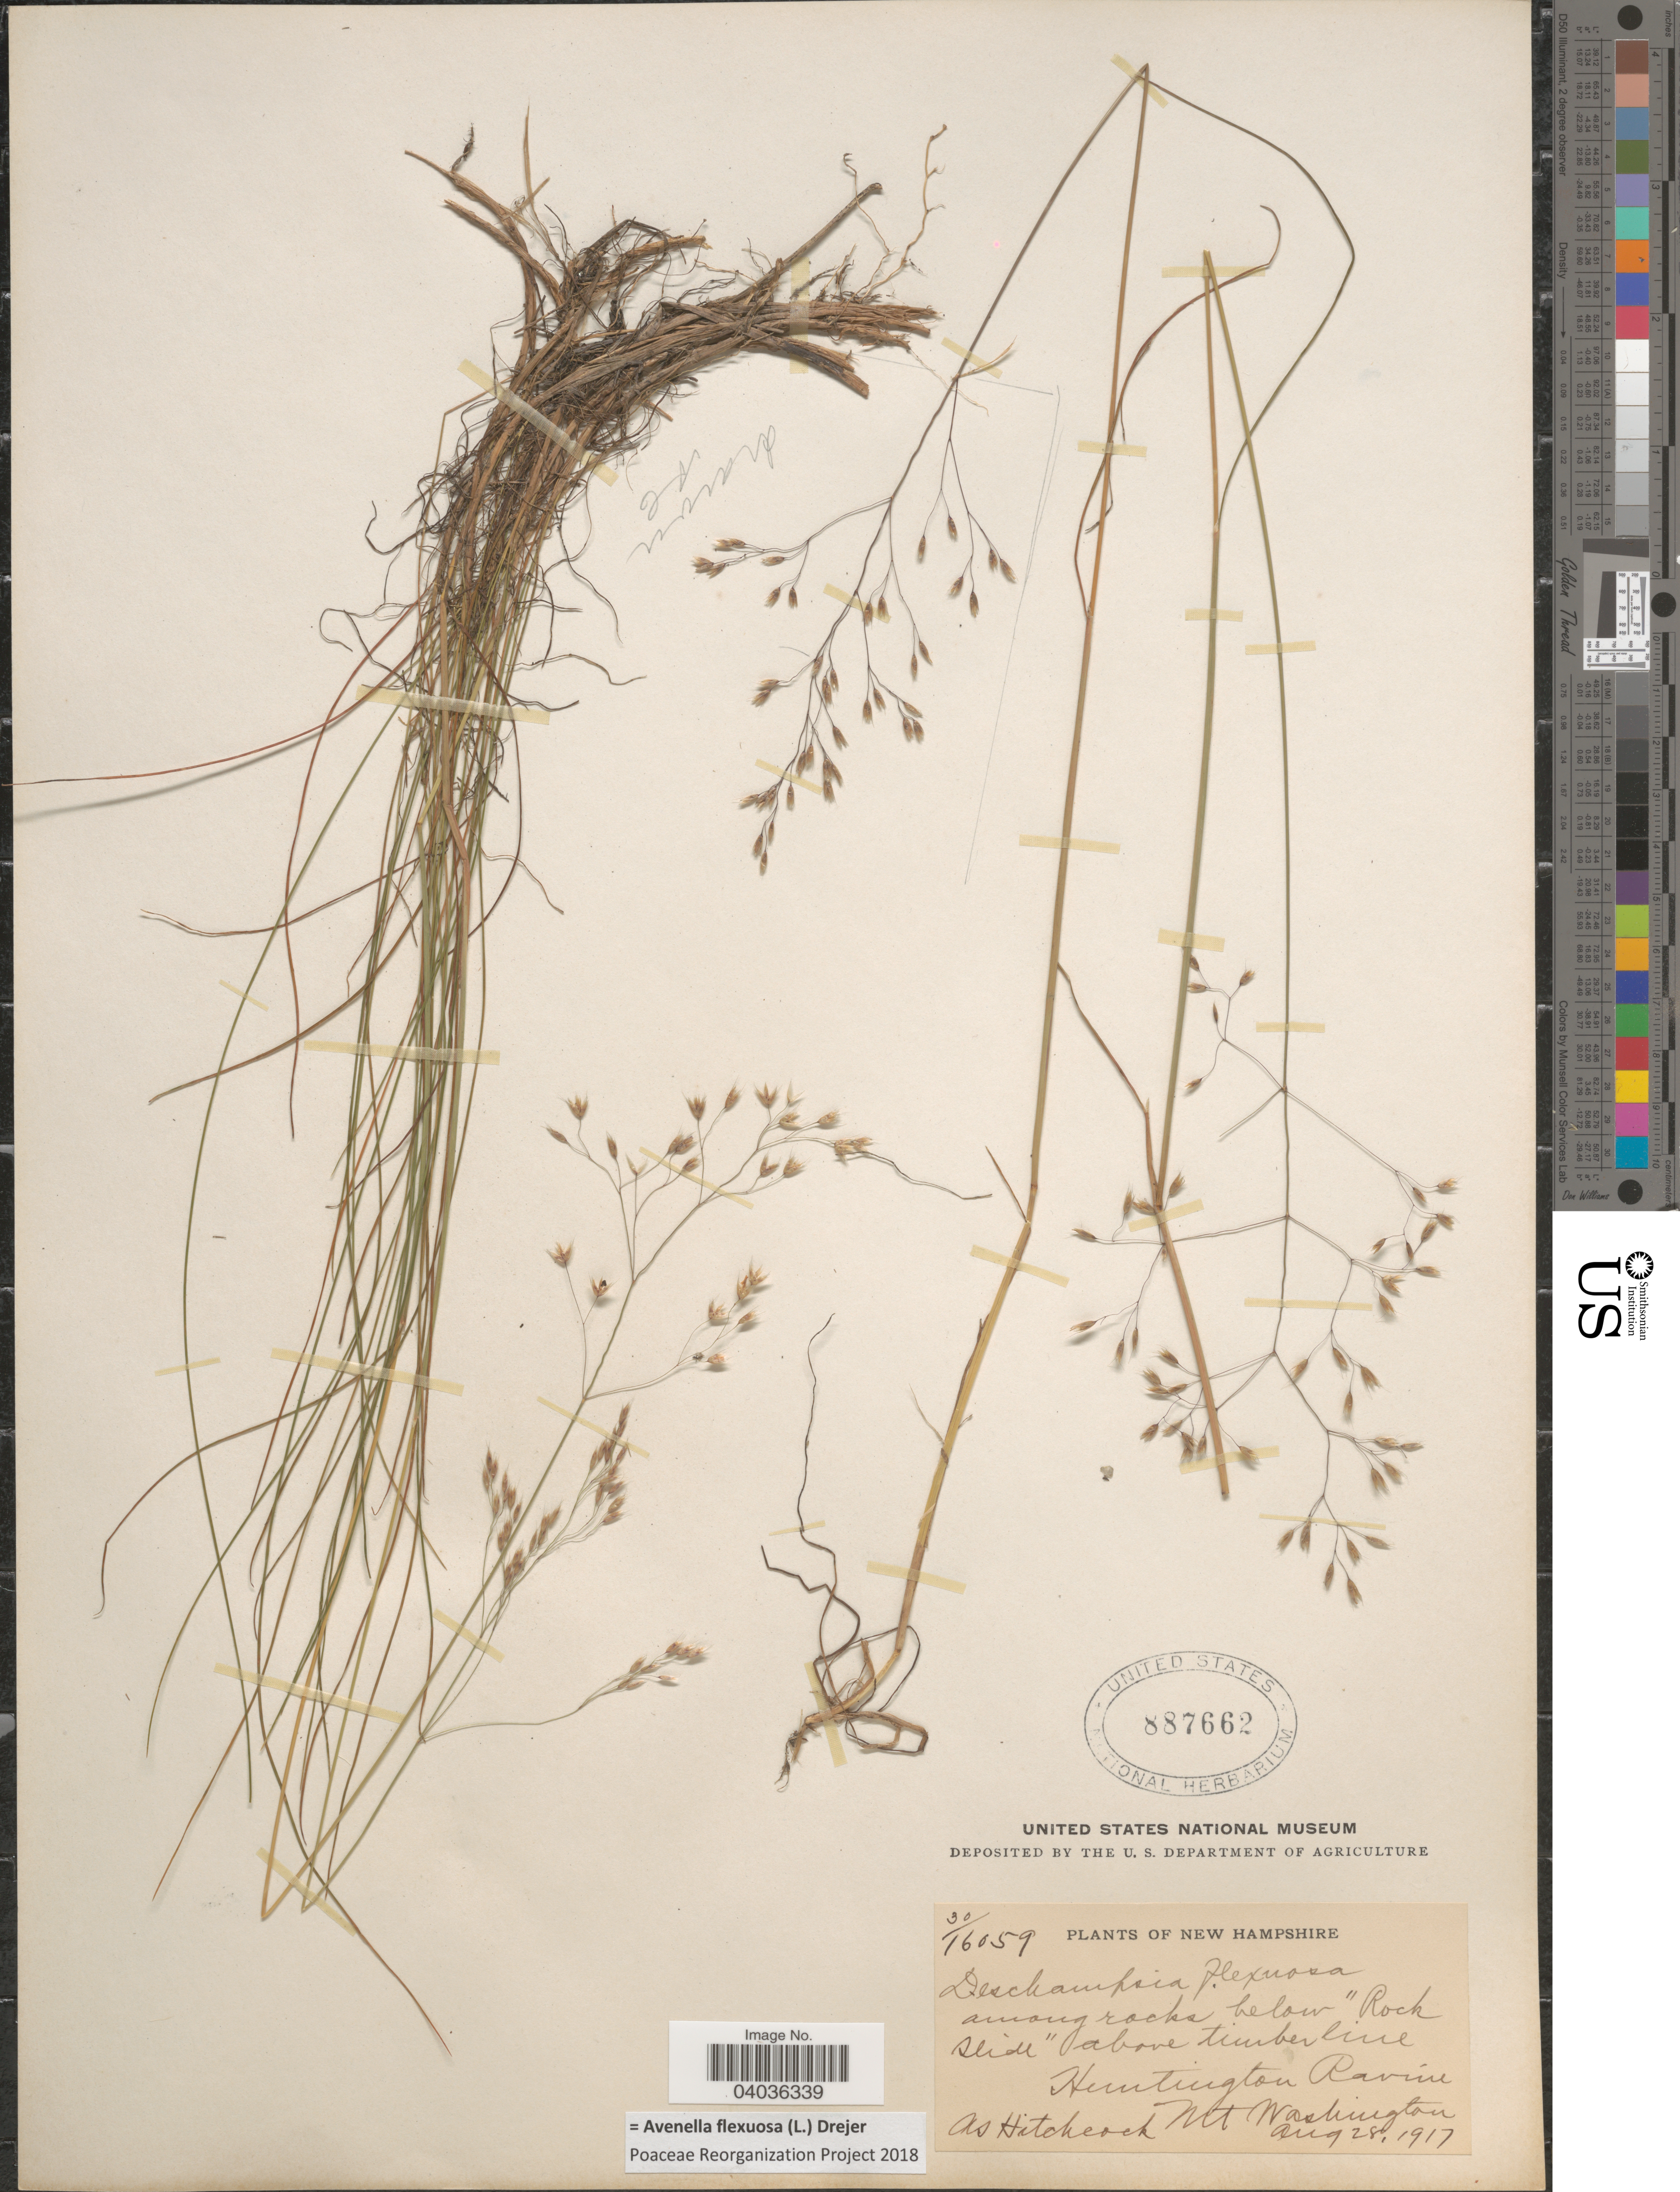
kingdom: Plantae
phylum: Tracheophyta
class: Liliopsida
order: Poales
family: Poaceae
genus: Avenella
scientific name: Avenella flexuosa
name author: (L.) Drejer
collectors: A. S. Hitchcock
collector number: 30/16059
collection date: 1917-08-28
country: United States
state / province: New Hampshire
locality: Hemtington Ravine.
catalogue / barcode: US 887662